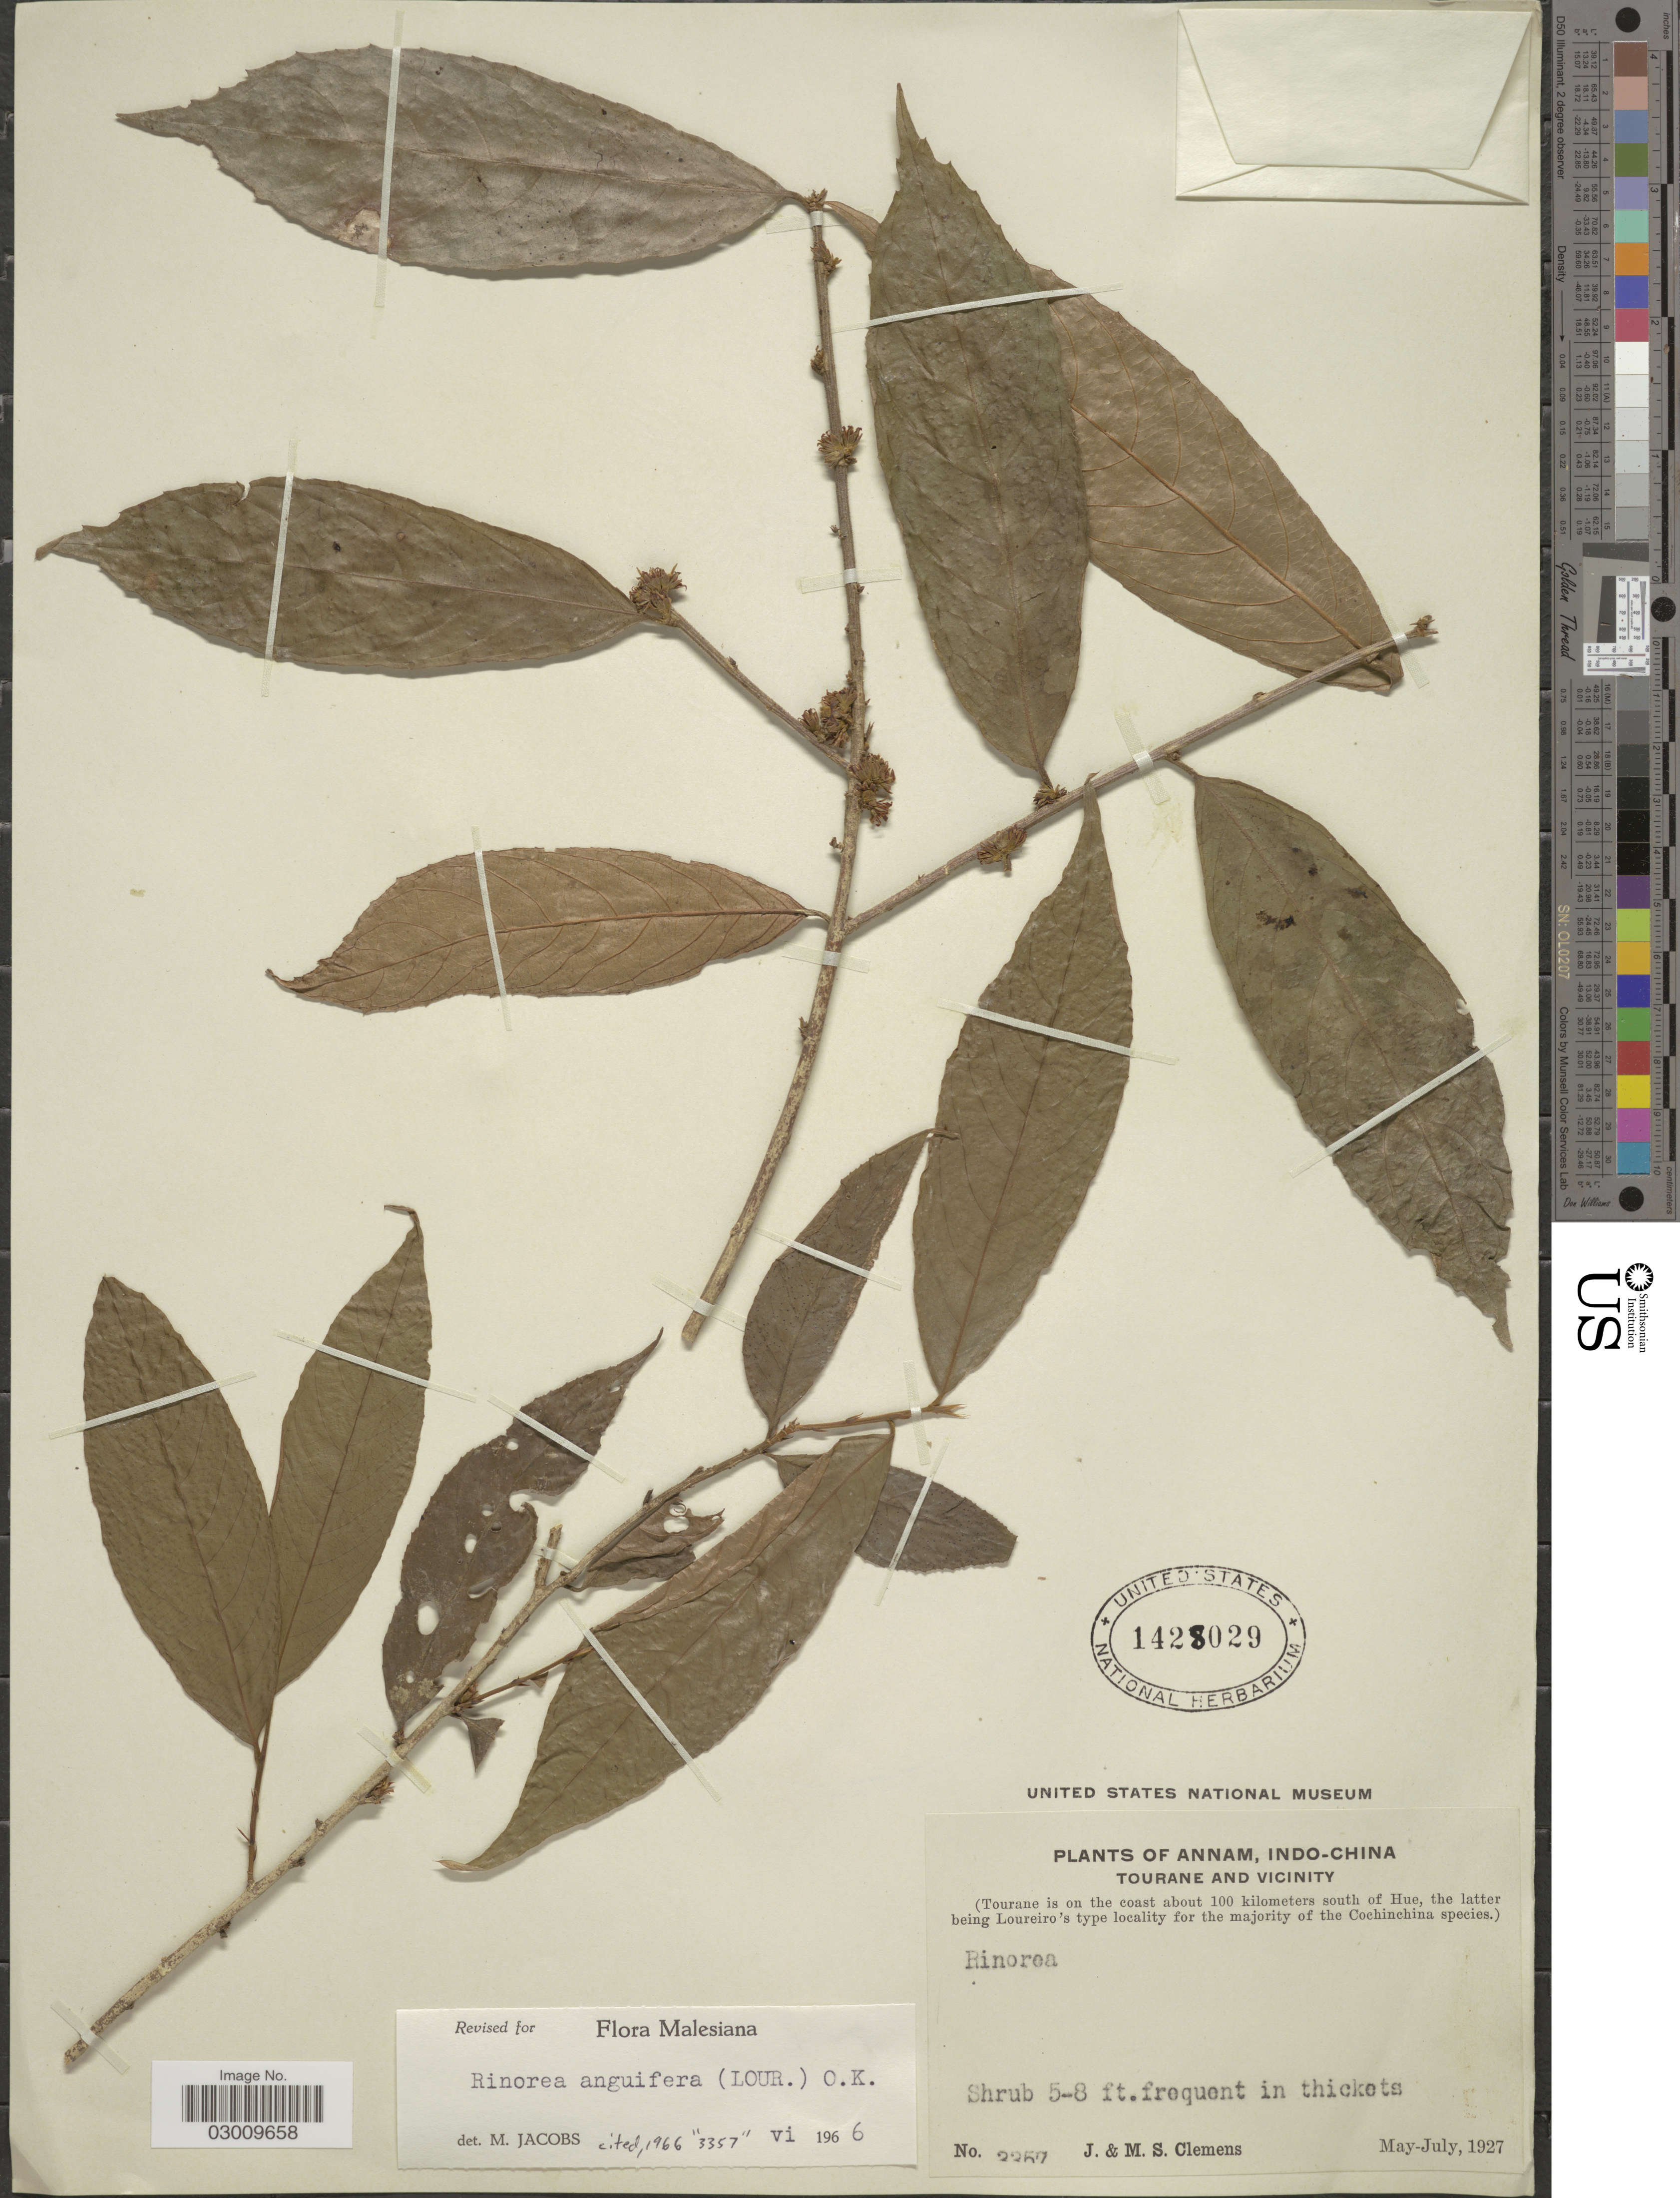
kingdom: Plantae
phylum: Tracheophyta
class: Magnoliopsida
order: Malpighiales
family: Violaceae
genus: Rinorea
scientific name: Rinorea anguifera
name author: Kuntze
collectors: J. Clemens & M. S. Clemens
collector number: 3357*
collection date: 1927-05/1927-07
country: Vietnam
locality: Annam, Indo-China. Tourane and vicinity (Tourane is on the coast about 100 kilometers south of Hue).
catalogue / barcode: US 1428029